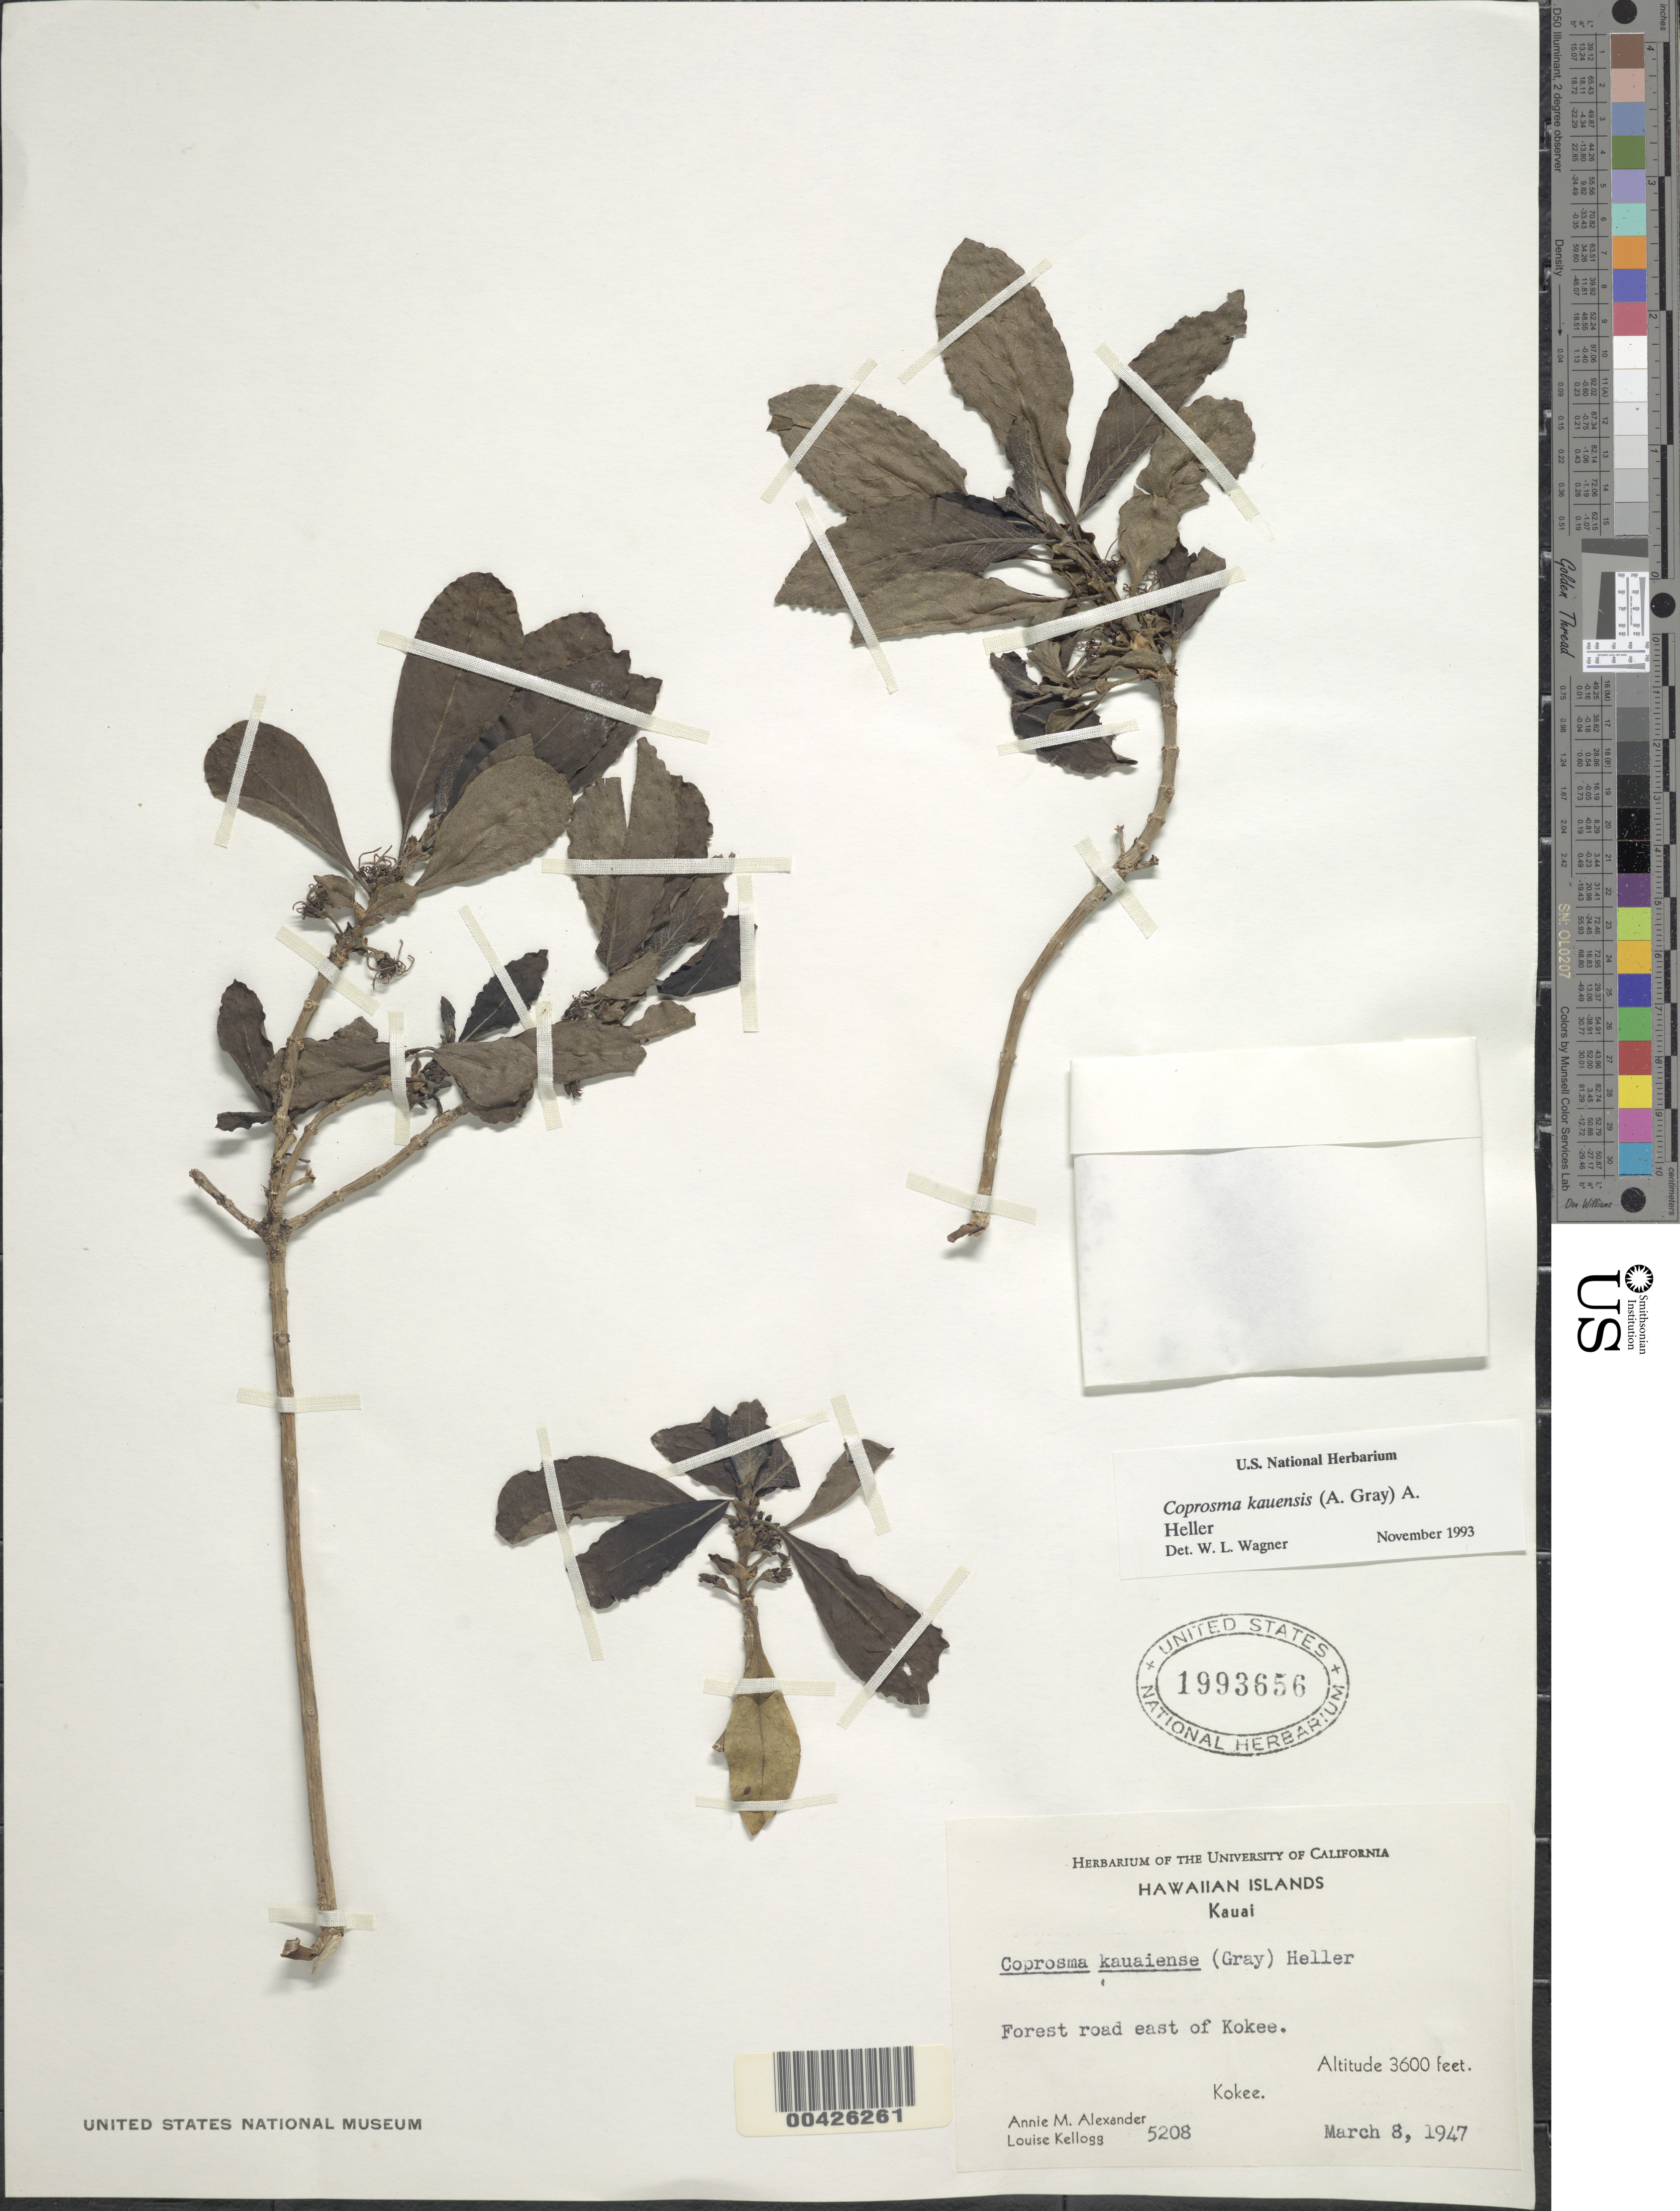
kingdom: Plantae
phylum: Tracheophyta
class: Magnoliopsida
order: Gentianales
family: Rubiaceae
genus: Coprosma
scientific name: Coprosma kauensis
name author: A. Heller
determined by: Wagner, W. L., (BOT), Smithsonian Institution - National Museum of Natural History (UNITED STATES)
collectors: A. M. Alexander & L. Kellogg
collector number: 5208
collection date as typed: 8 Mar 1947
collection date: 1947-03-08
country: United States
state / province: Hawaii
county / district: Kauai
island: Kaua'i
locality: Forest road east of Kokee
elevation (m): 1097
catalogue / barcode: US 1993656